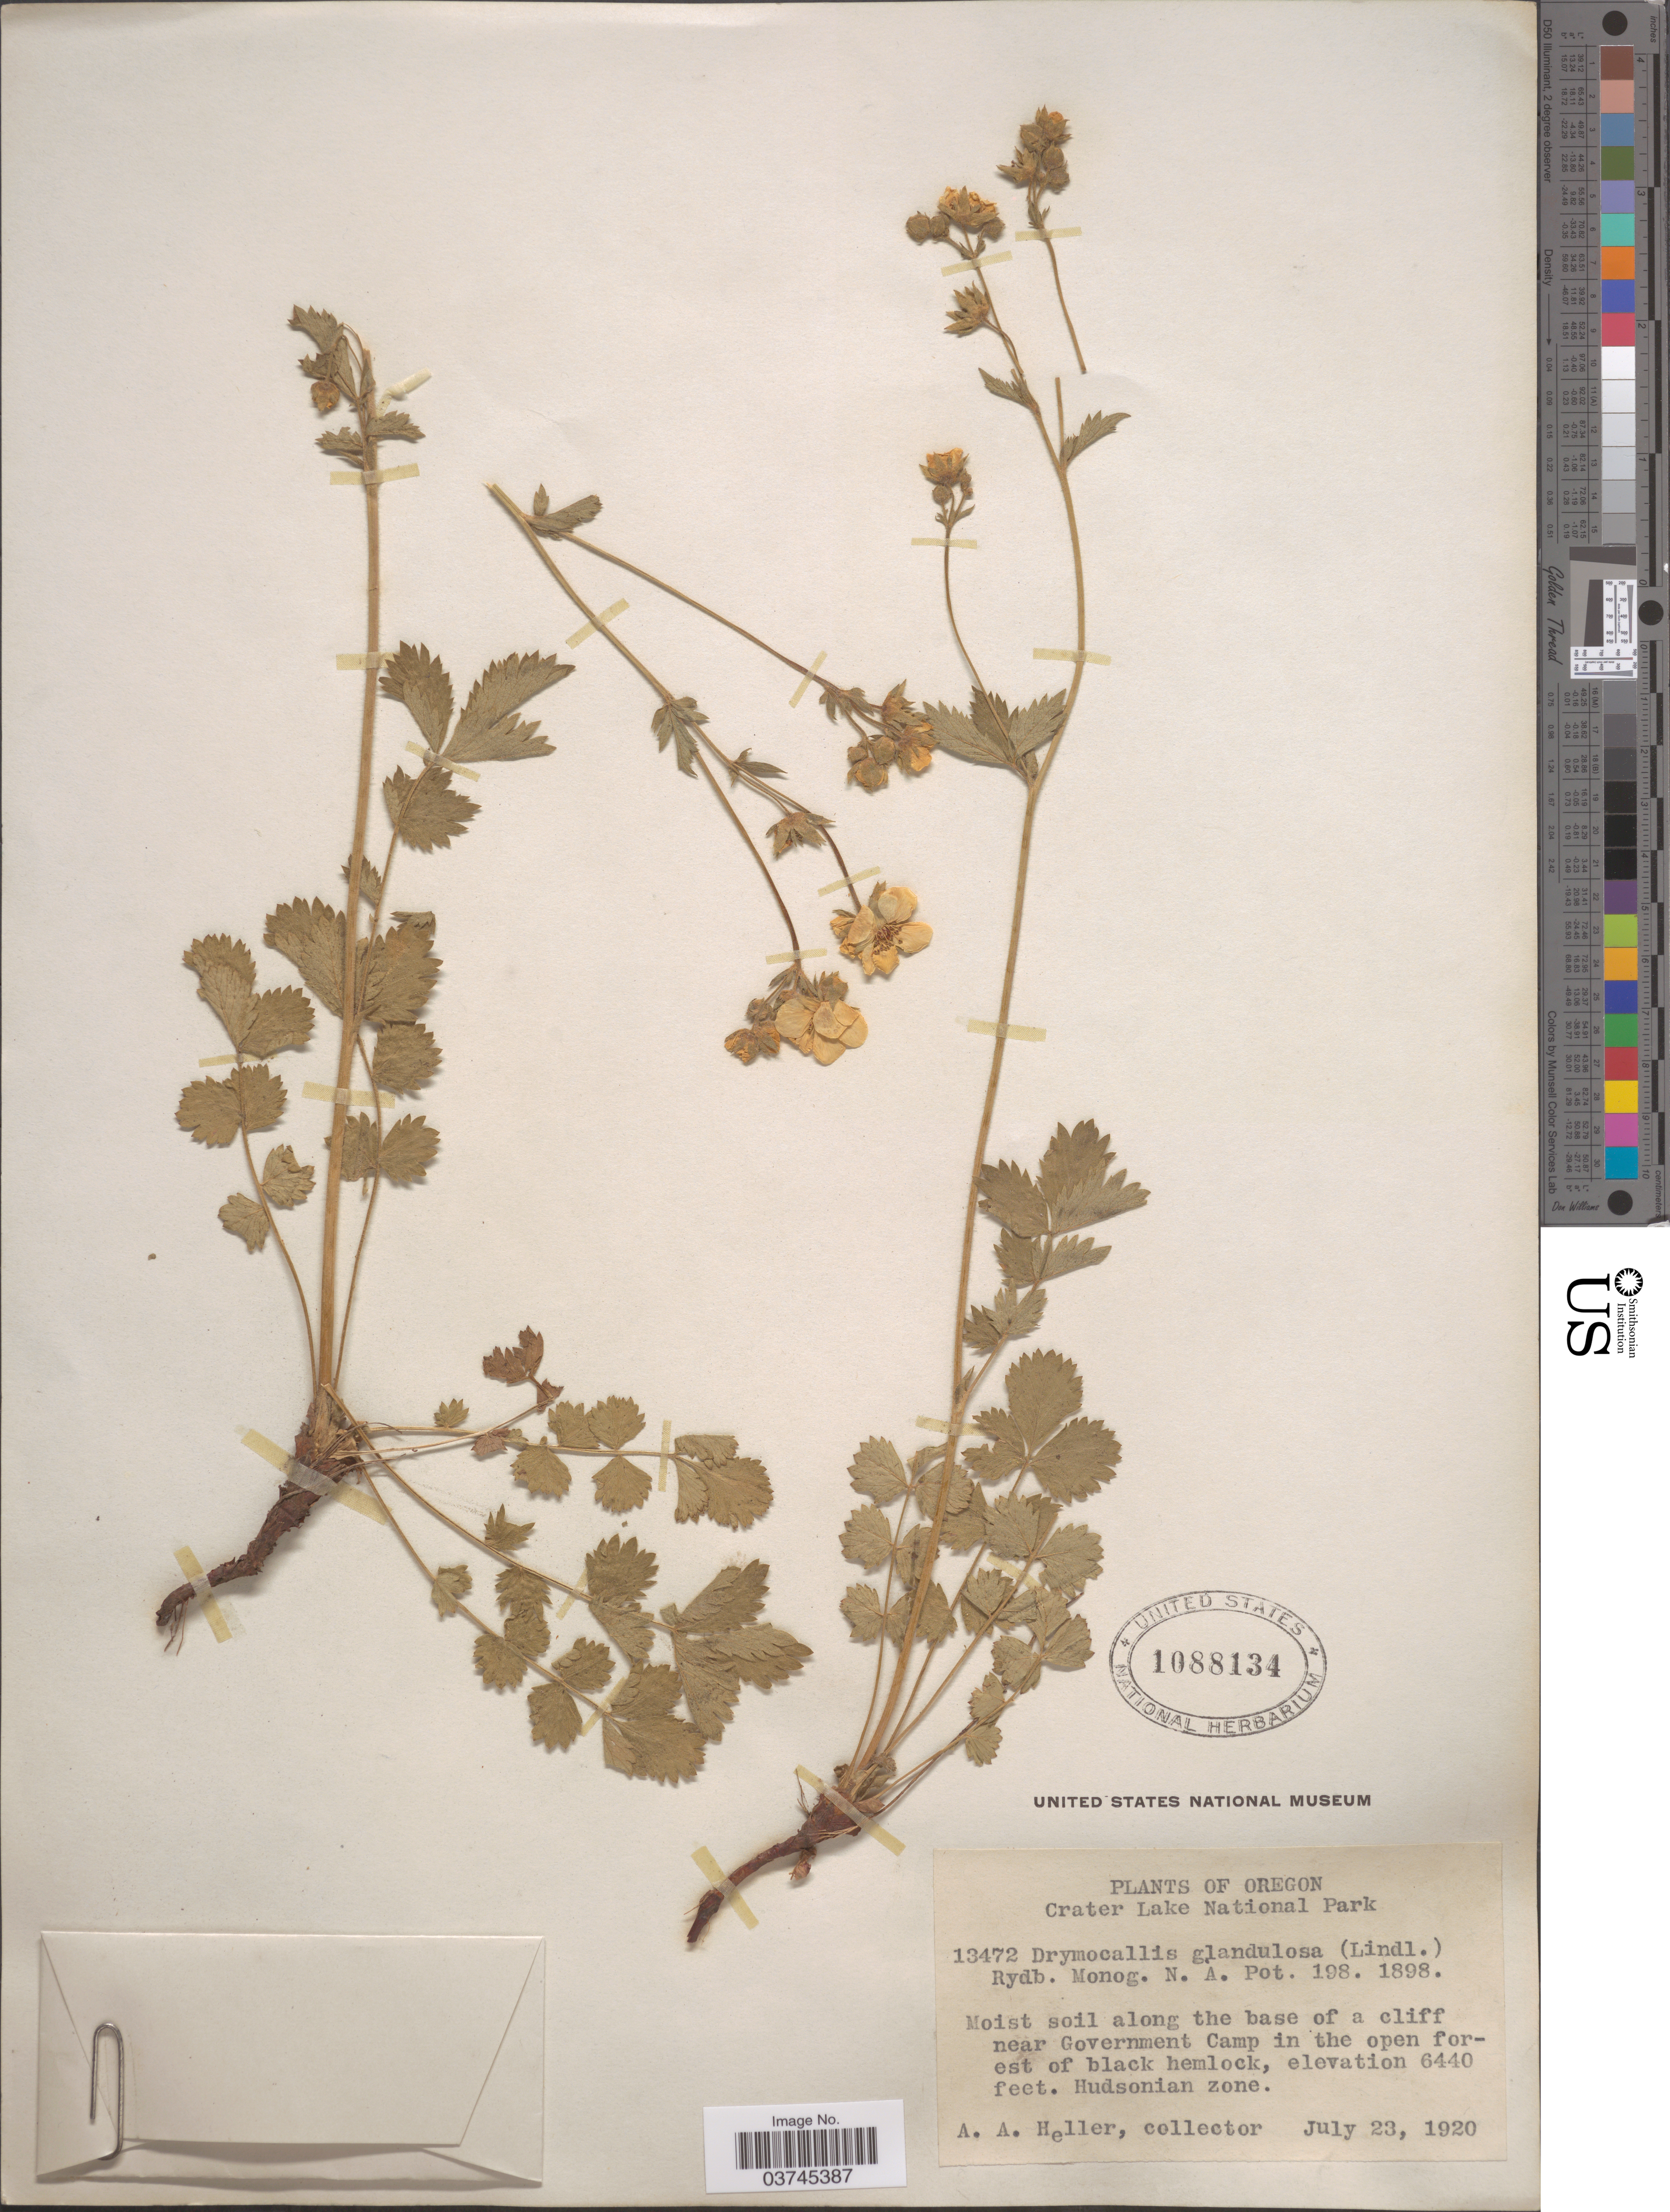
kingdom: Plantae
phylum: Tracheophyta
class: Magnoliopsida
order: Rosales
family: Rosaceae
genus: Drymocallis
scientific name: Drymocallis glandulosa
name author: (Lindl.) Rydb.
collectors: A. A. Heller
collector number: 13472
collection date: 1920-07-23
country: United States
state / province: Oregon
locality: Crater Lake National Park. Along the base of a cliff near Government Camp in the open forest of black hemlock, Hudsonian zone.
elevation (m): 1963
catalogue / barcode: US 1088134